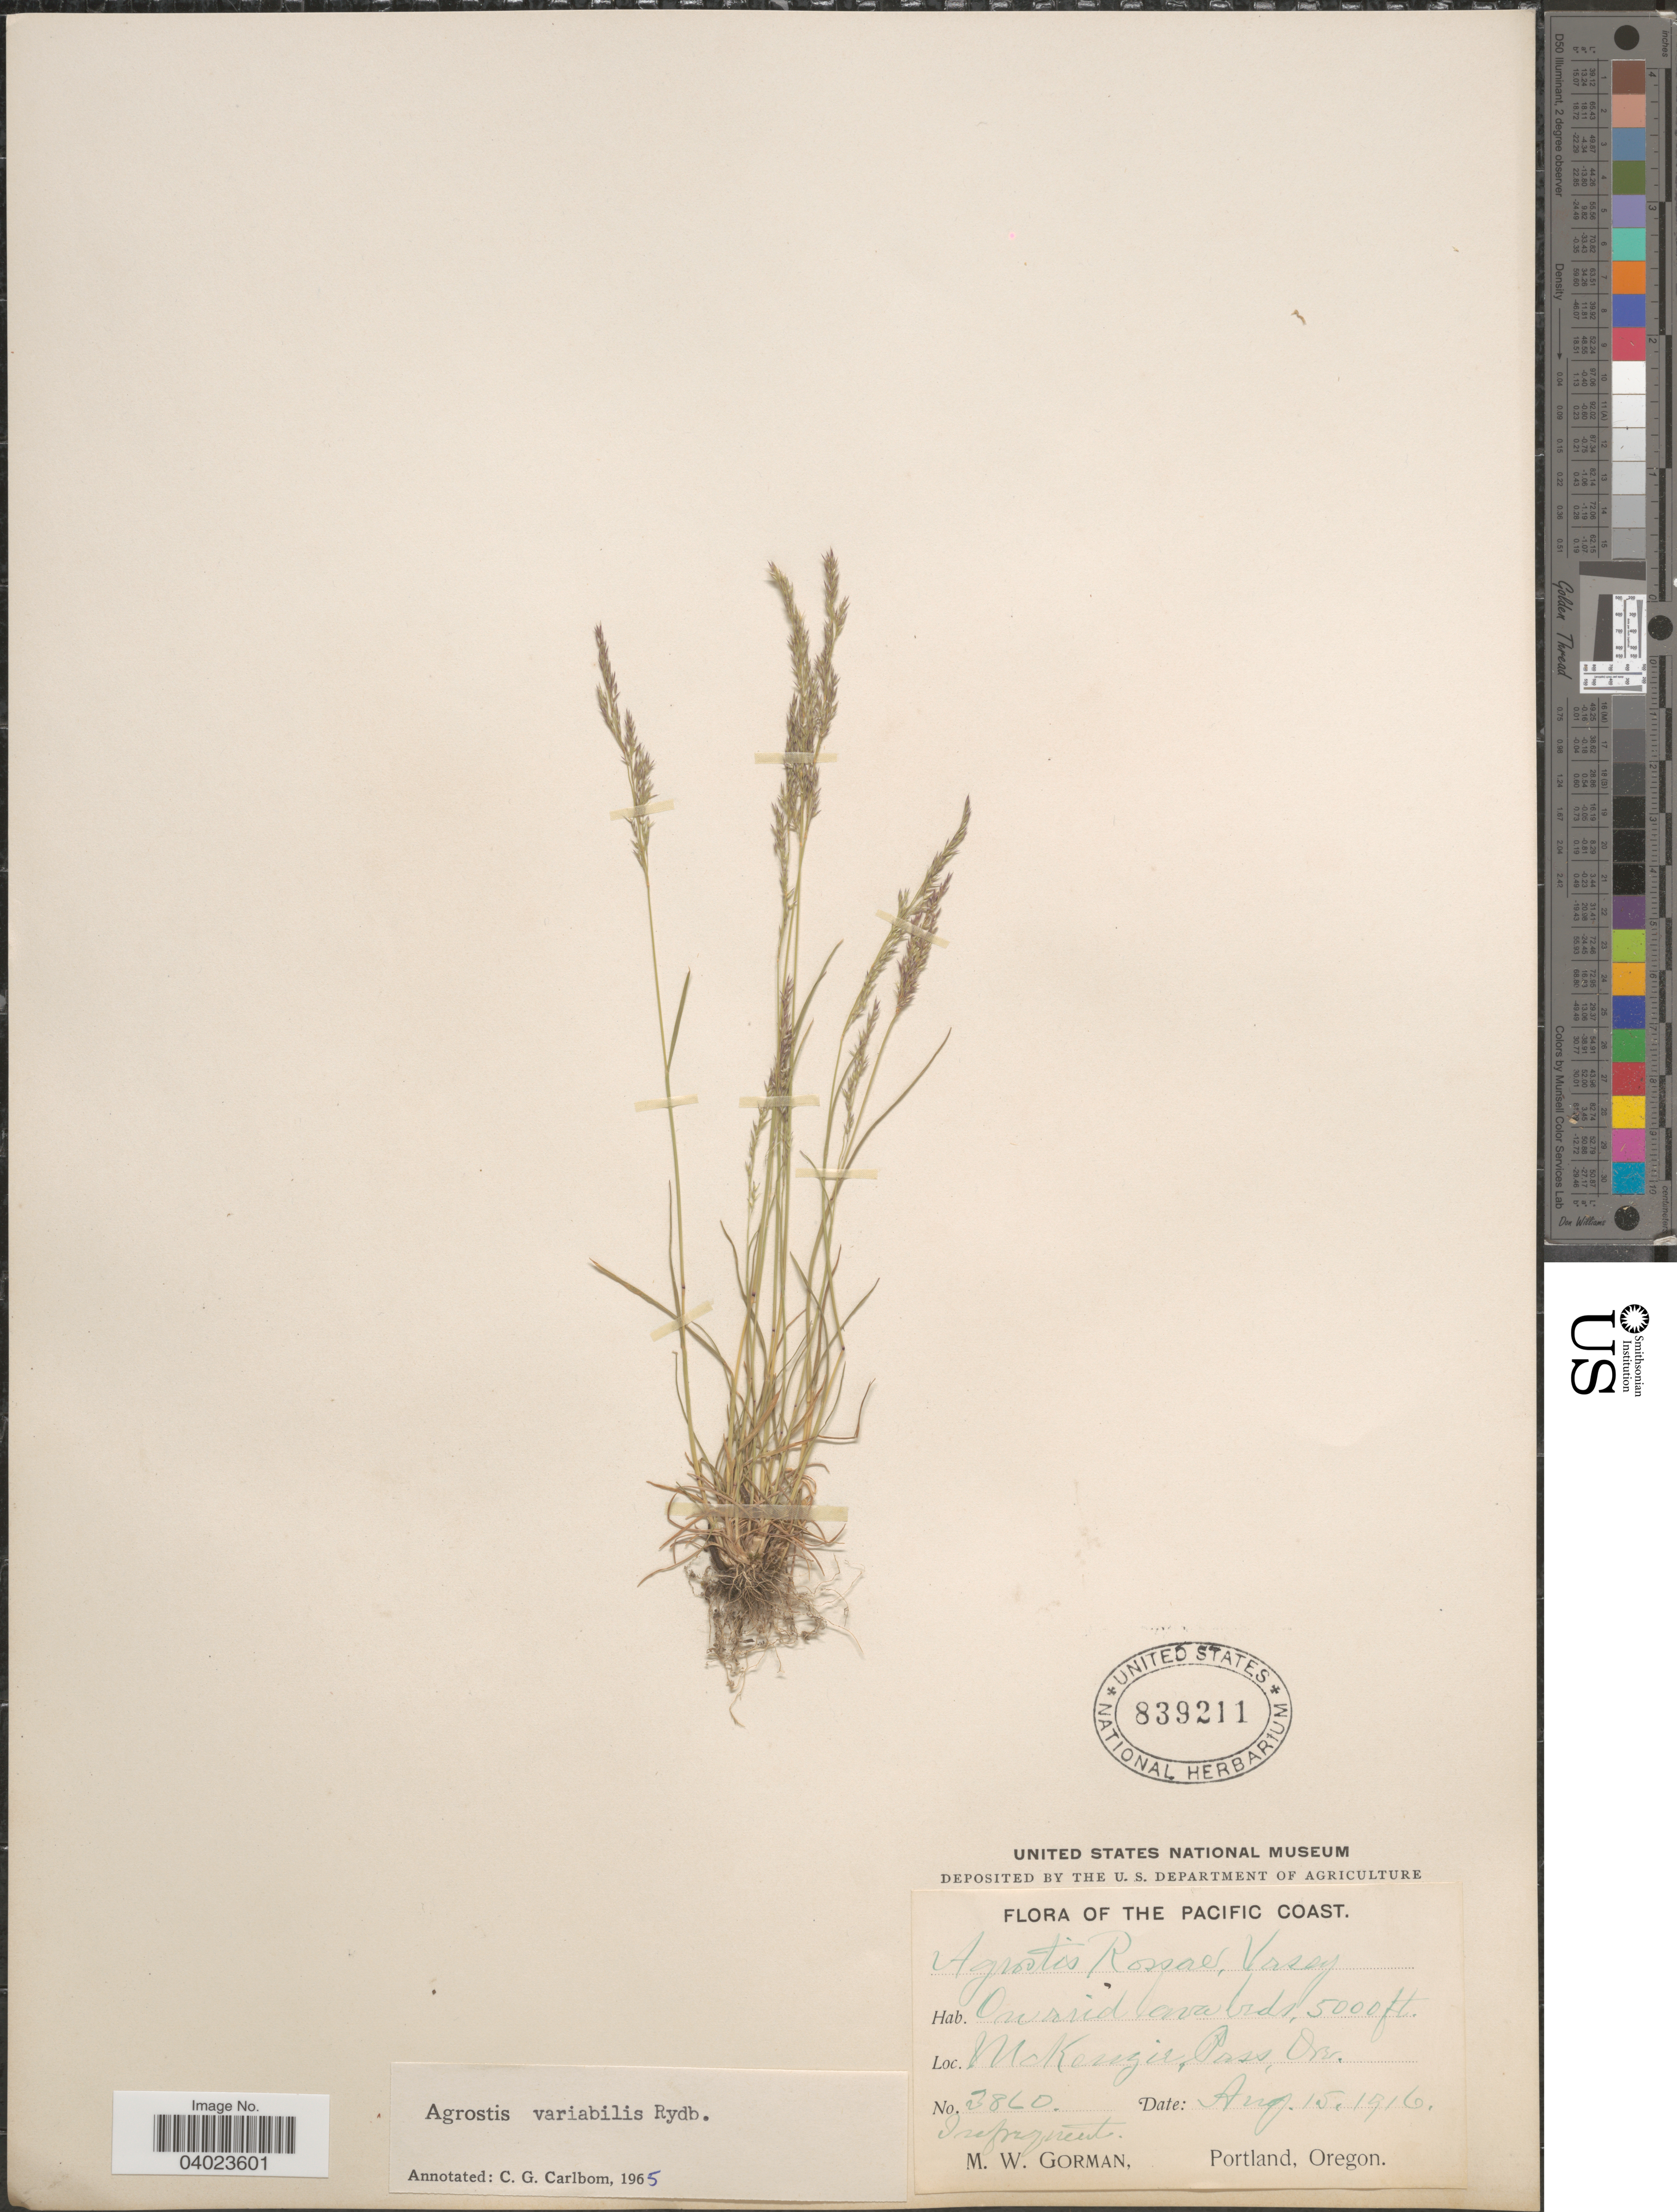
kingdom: Plantae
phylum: Tracheophyta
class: Liliopsida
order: Poales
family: Poaceae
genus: Agrostis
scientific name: Agrostis variabilis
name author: Rydb.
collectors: M. W. Gorman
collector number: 3860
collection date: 1916-08-15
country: United States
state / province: Oregon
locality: The Pacific Coast. McKenzie Pass.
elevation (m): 1524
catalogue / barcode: US 839211